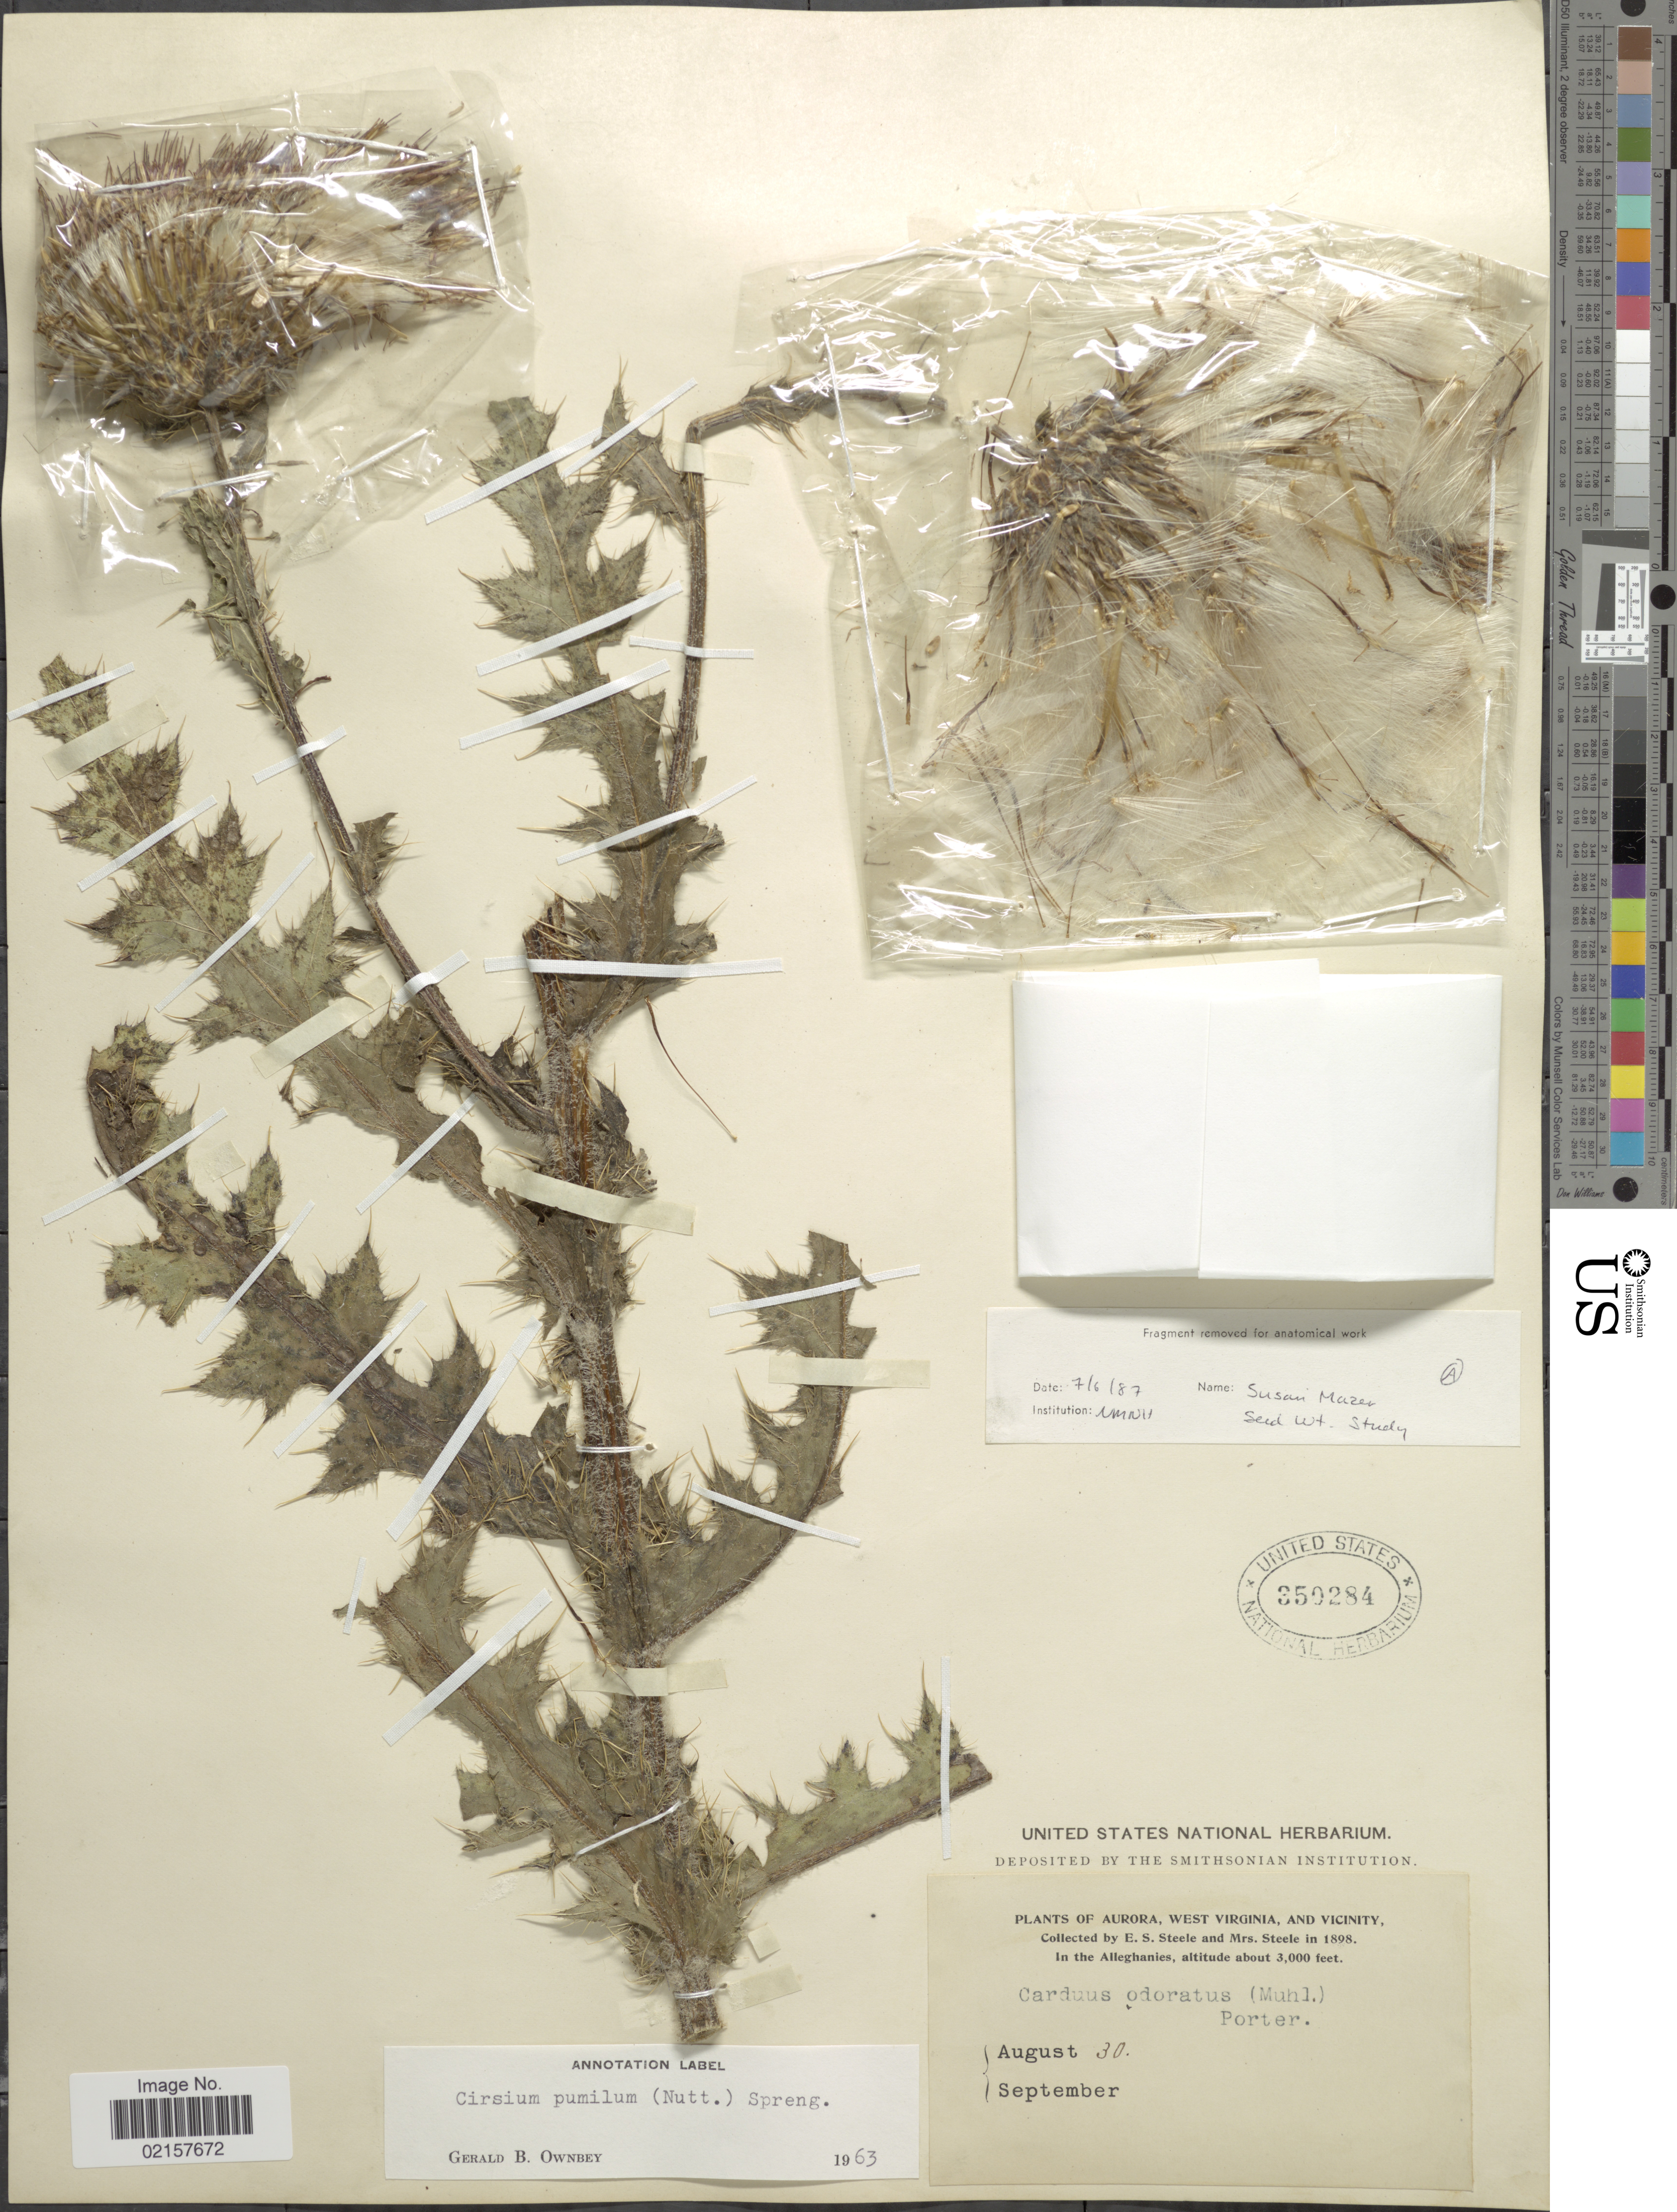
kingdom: Plantae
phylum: Tracheophyta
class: Magnoliopsida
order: Asterales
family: Asteraceae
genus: Cirsium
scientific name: Cirsium pumilum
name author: (Nutt.) Spreng.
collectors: E. Steele & Mrs. E. S. Steele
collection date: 1898-08-30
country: United States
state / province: West Virginia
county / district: Preston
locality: Aurora, West Virginia, and Vicinity, in the Alleghanies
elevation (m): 914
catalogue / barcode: US 350284